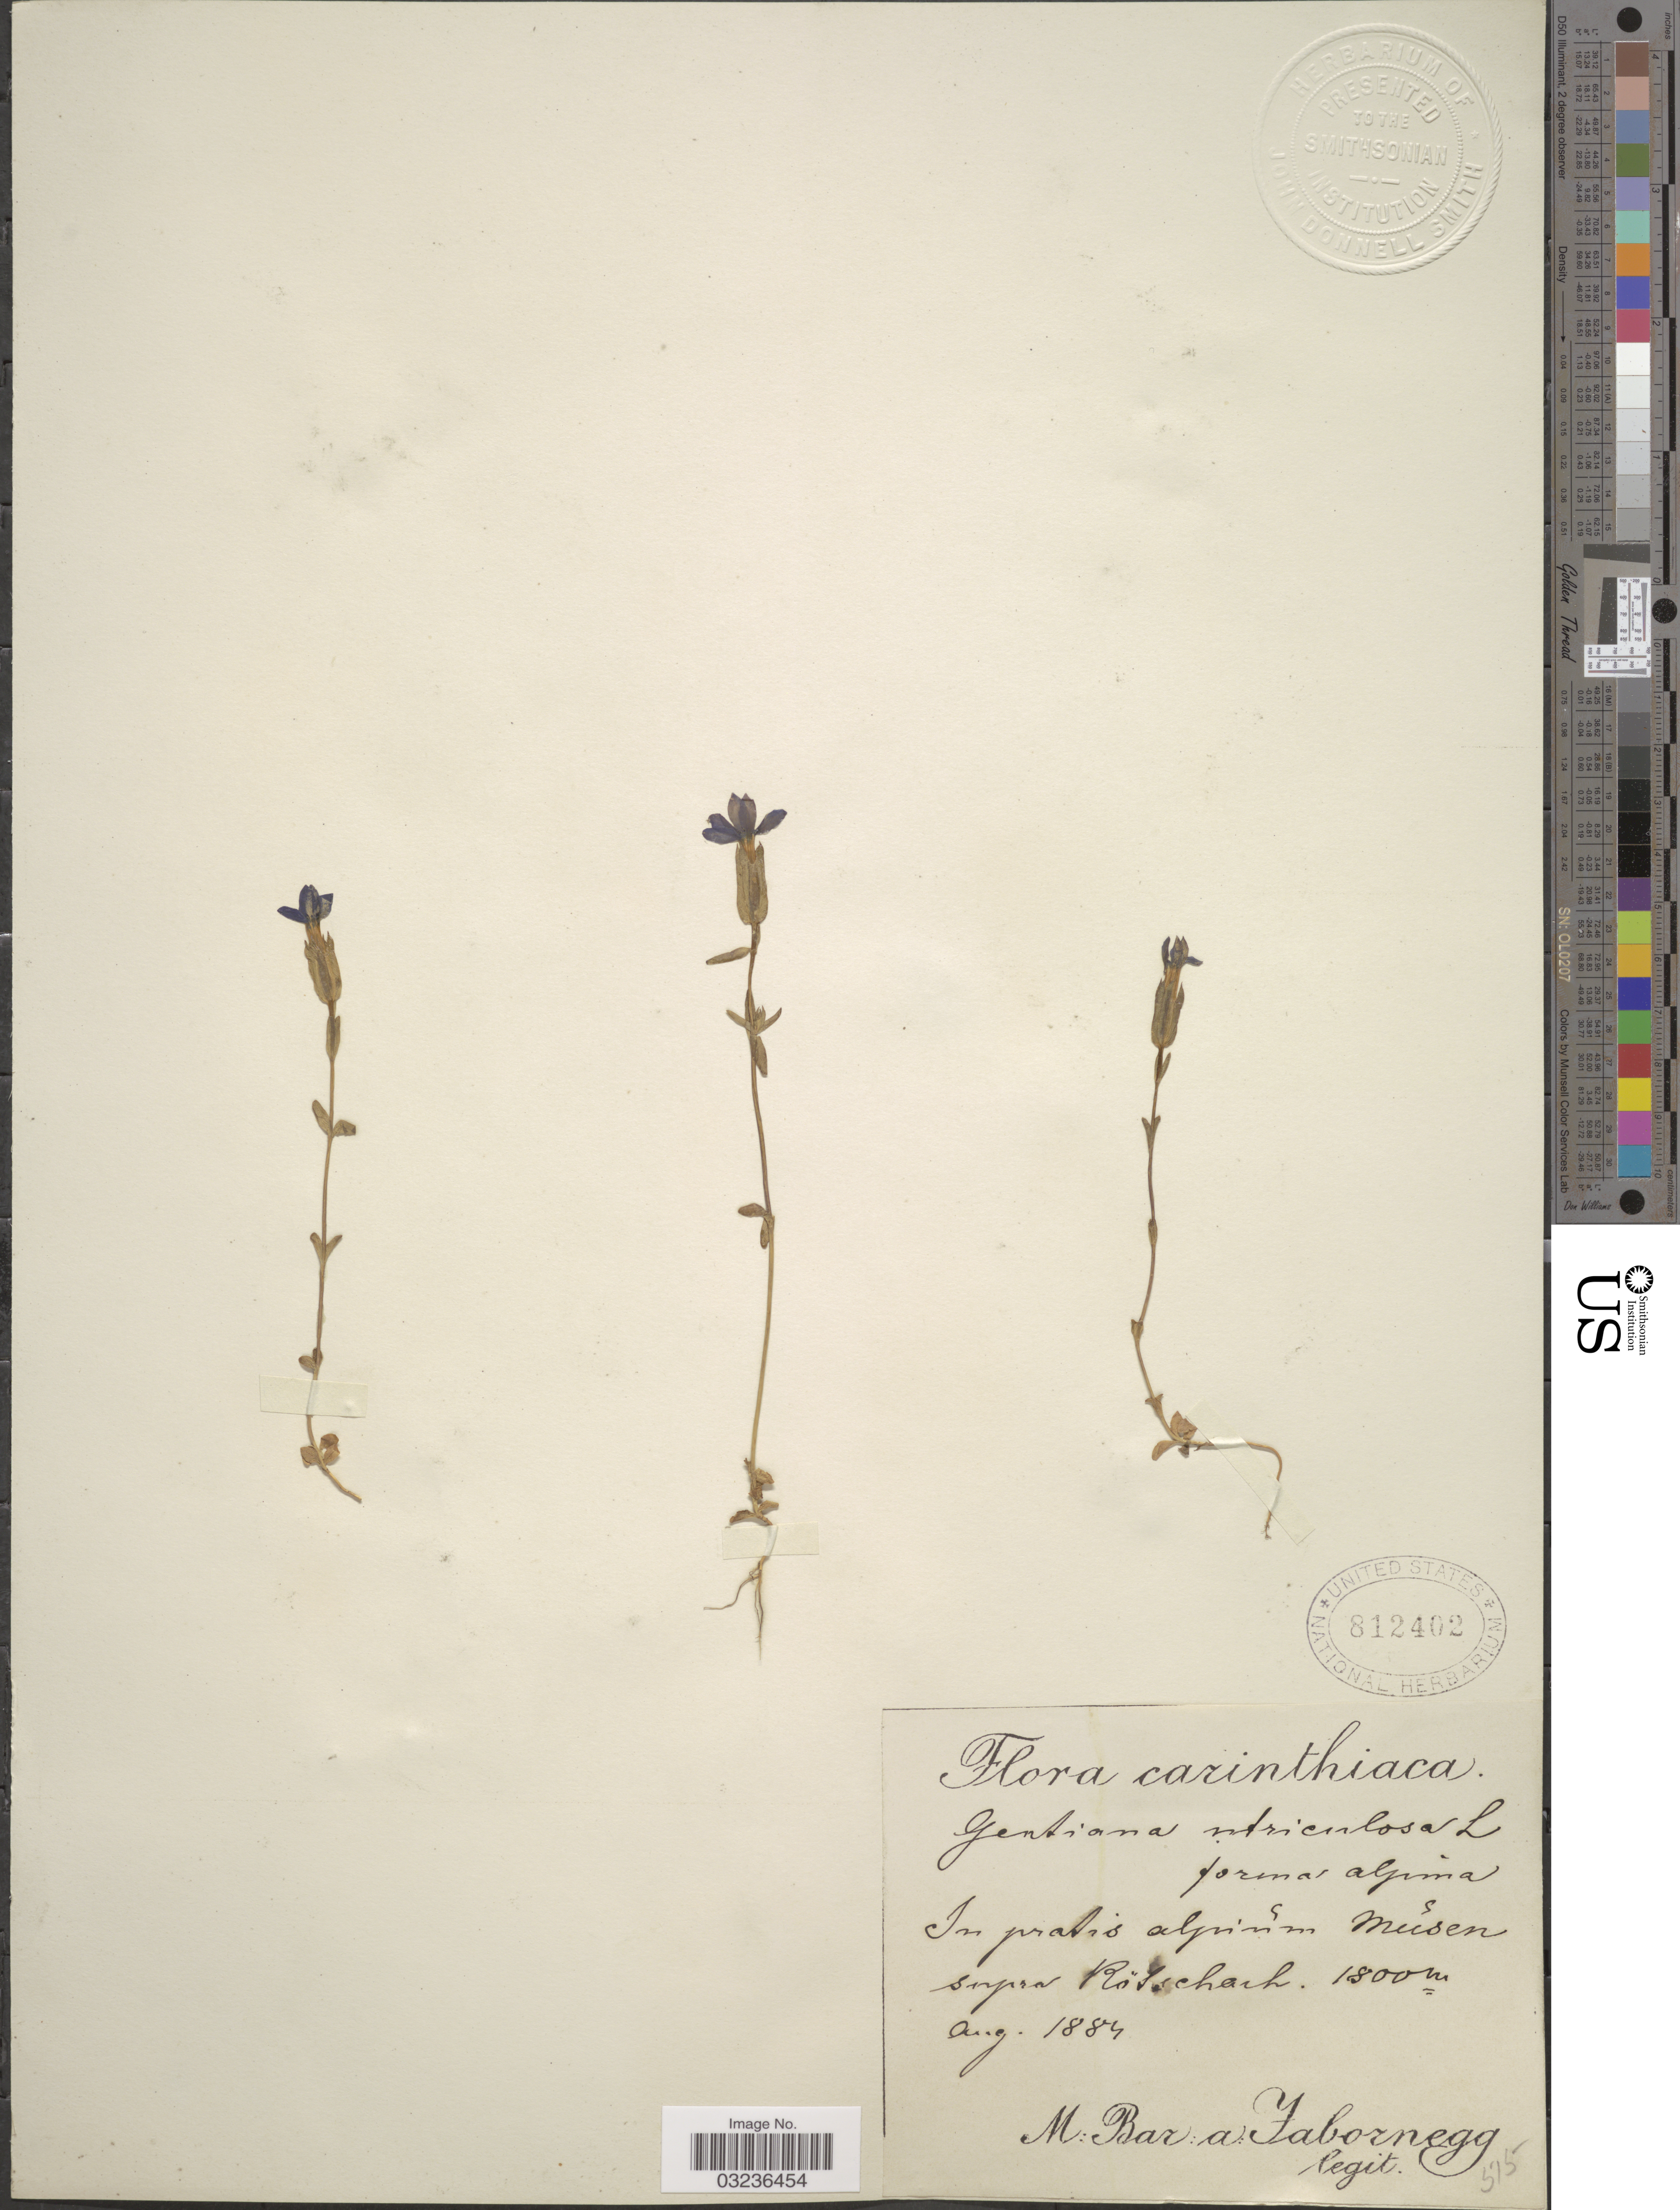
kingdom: Plantae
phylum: Tracheophyta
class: Magnoliopsida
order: Gentianales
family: Gentianaceae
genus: Gentiana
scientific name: Gentiana utriculosa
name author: L.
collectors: Jabornegg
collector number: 575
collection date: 1884-08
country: Slovenia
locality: Carinthiaca. In pratis alpinum Musen supra Rötschach.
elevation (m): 1800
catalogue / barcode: US 812402